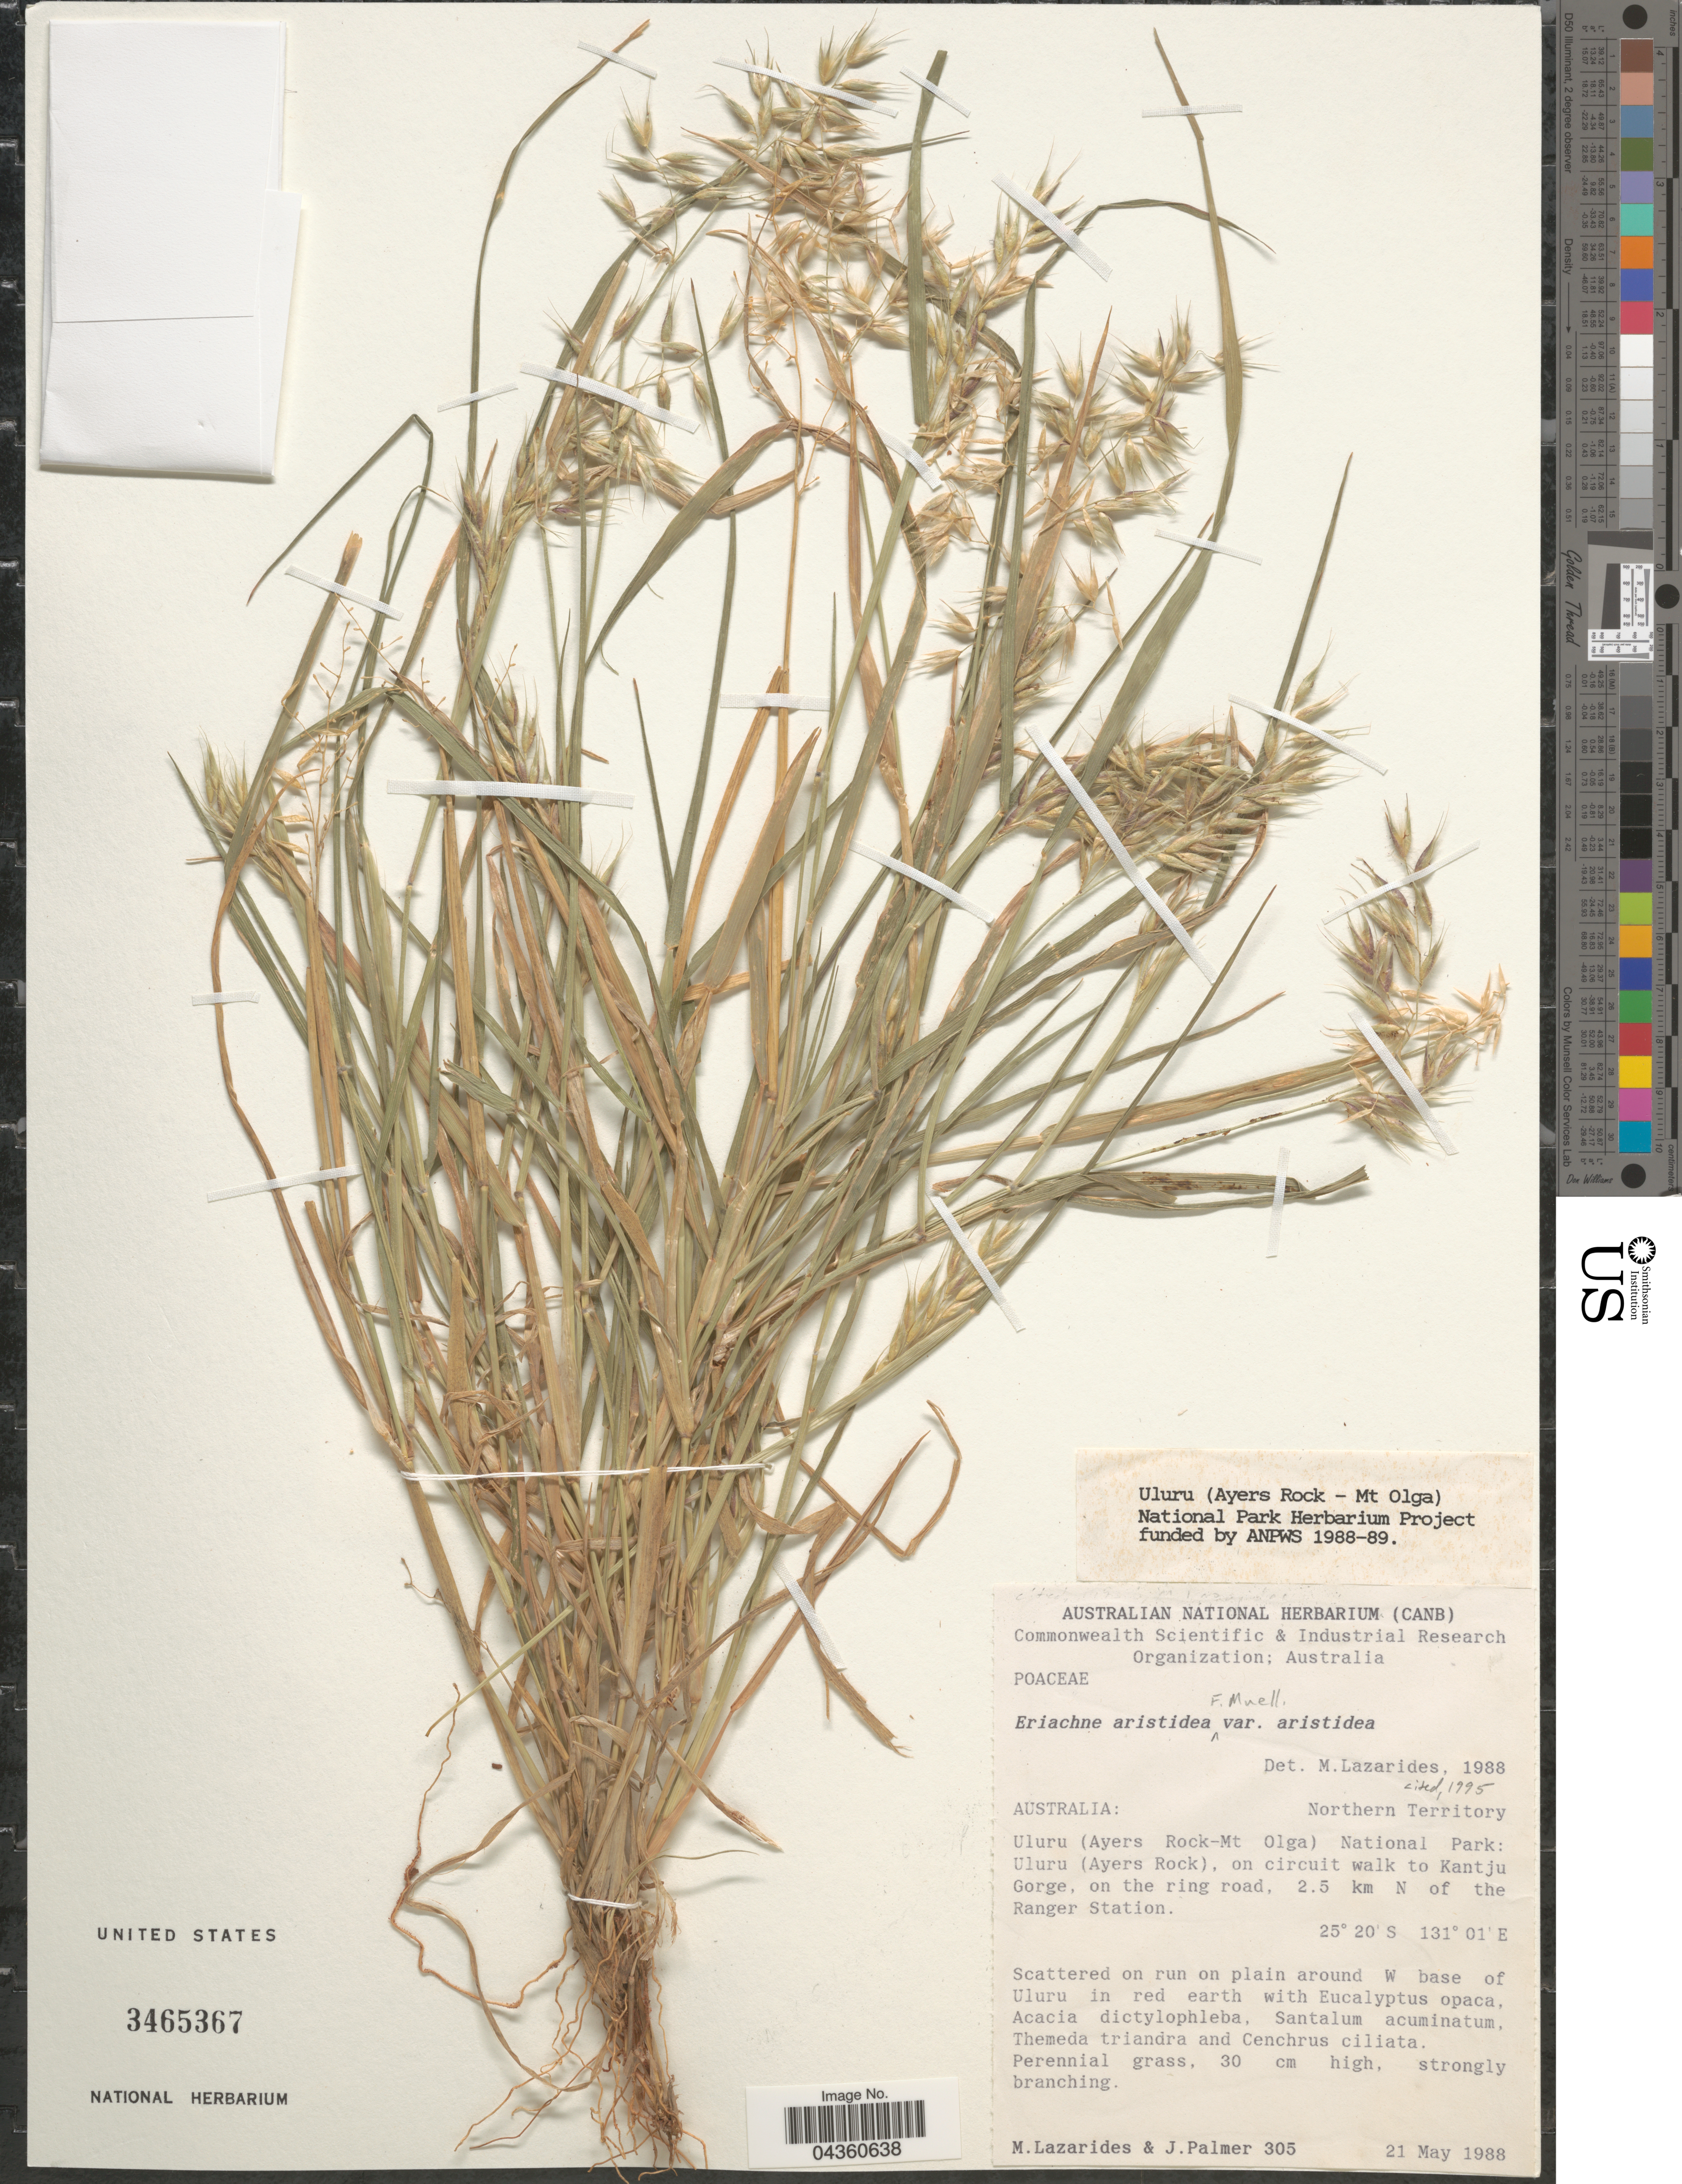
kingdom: Plantae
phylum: Tracheophyta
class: Liliopsida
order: Poales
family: Poaceae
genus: Eriachne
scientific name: Eriachne aristidea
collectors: M. Lazarides & J. Palmer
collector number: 305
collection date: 1988-05-21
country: Australia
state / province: Northern Territory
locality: Uluru (Ayers Rock-Mt Olga) National Park: Uluru (Ayers Rock), on circuit walk to Kantju Gorge, on the ring road, 2.5 km N of the Ranger Station. Scattered on run on plain around W base of Uluru.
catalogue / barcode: US 3465367